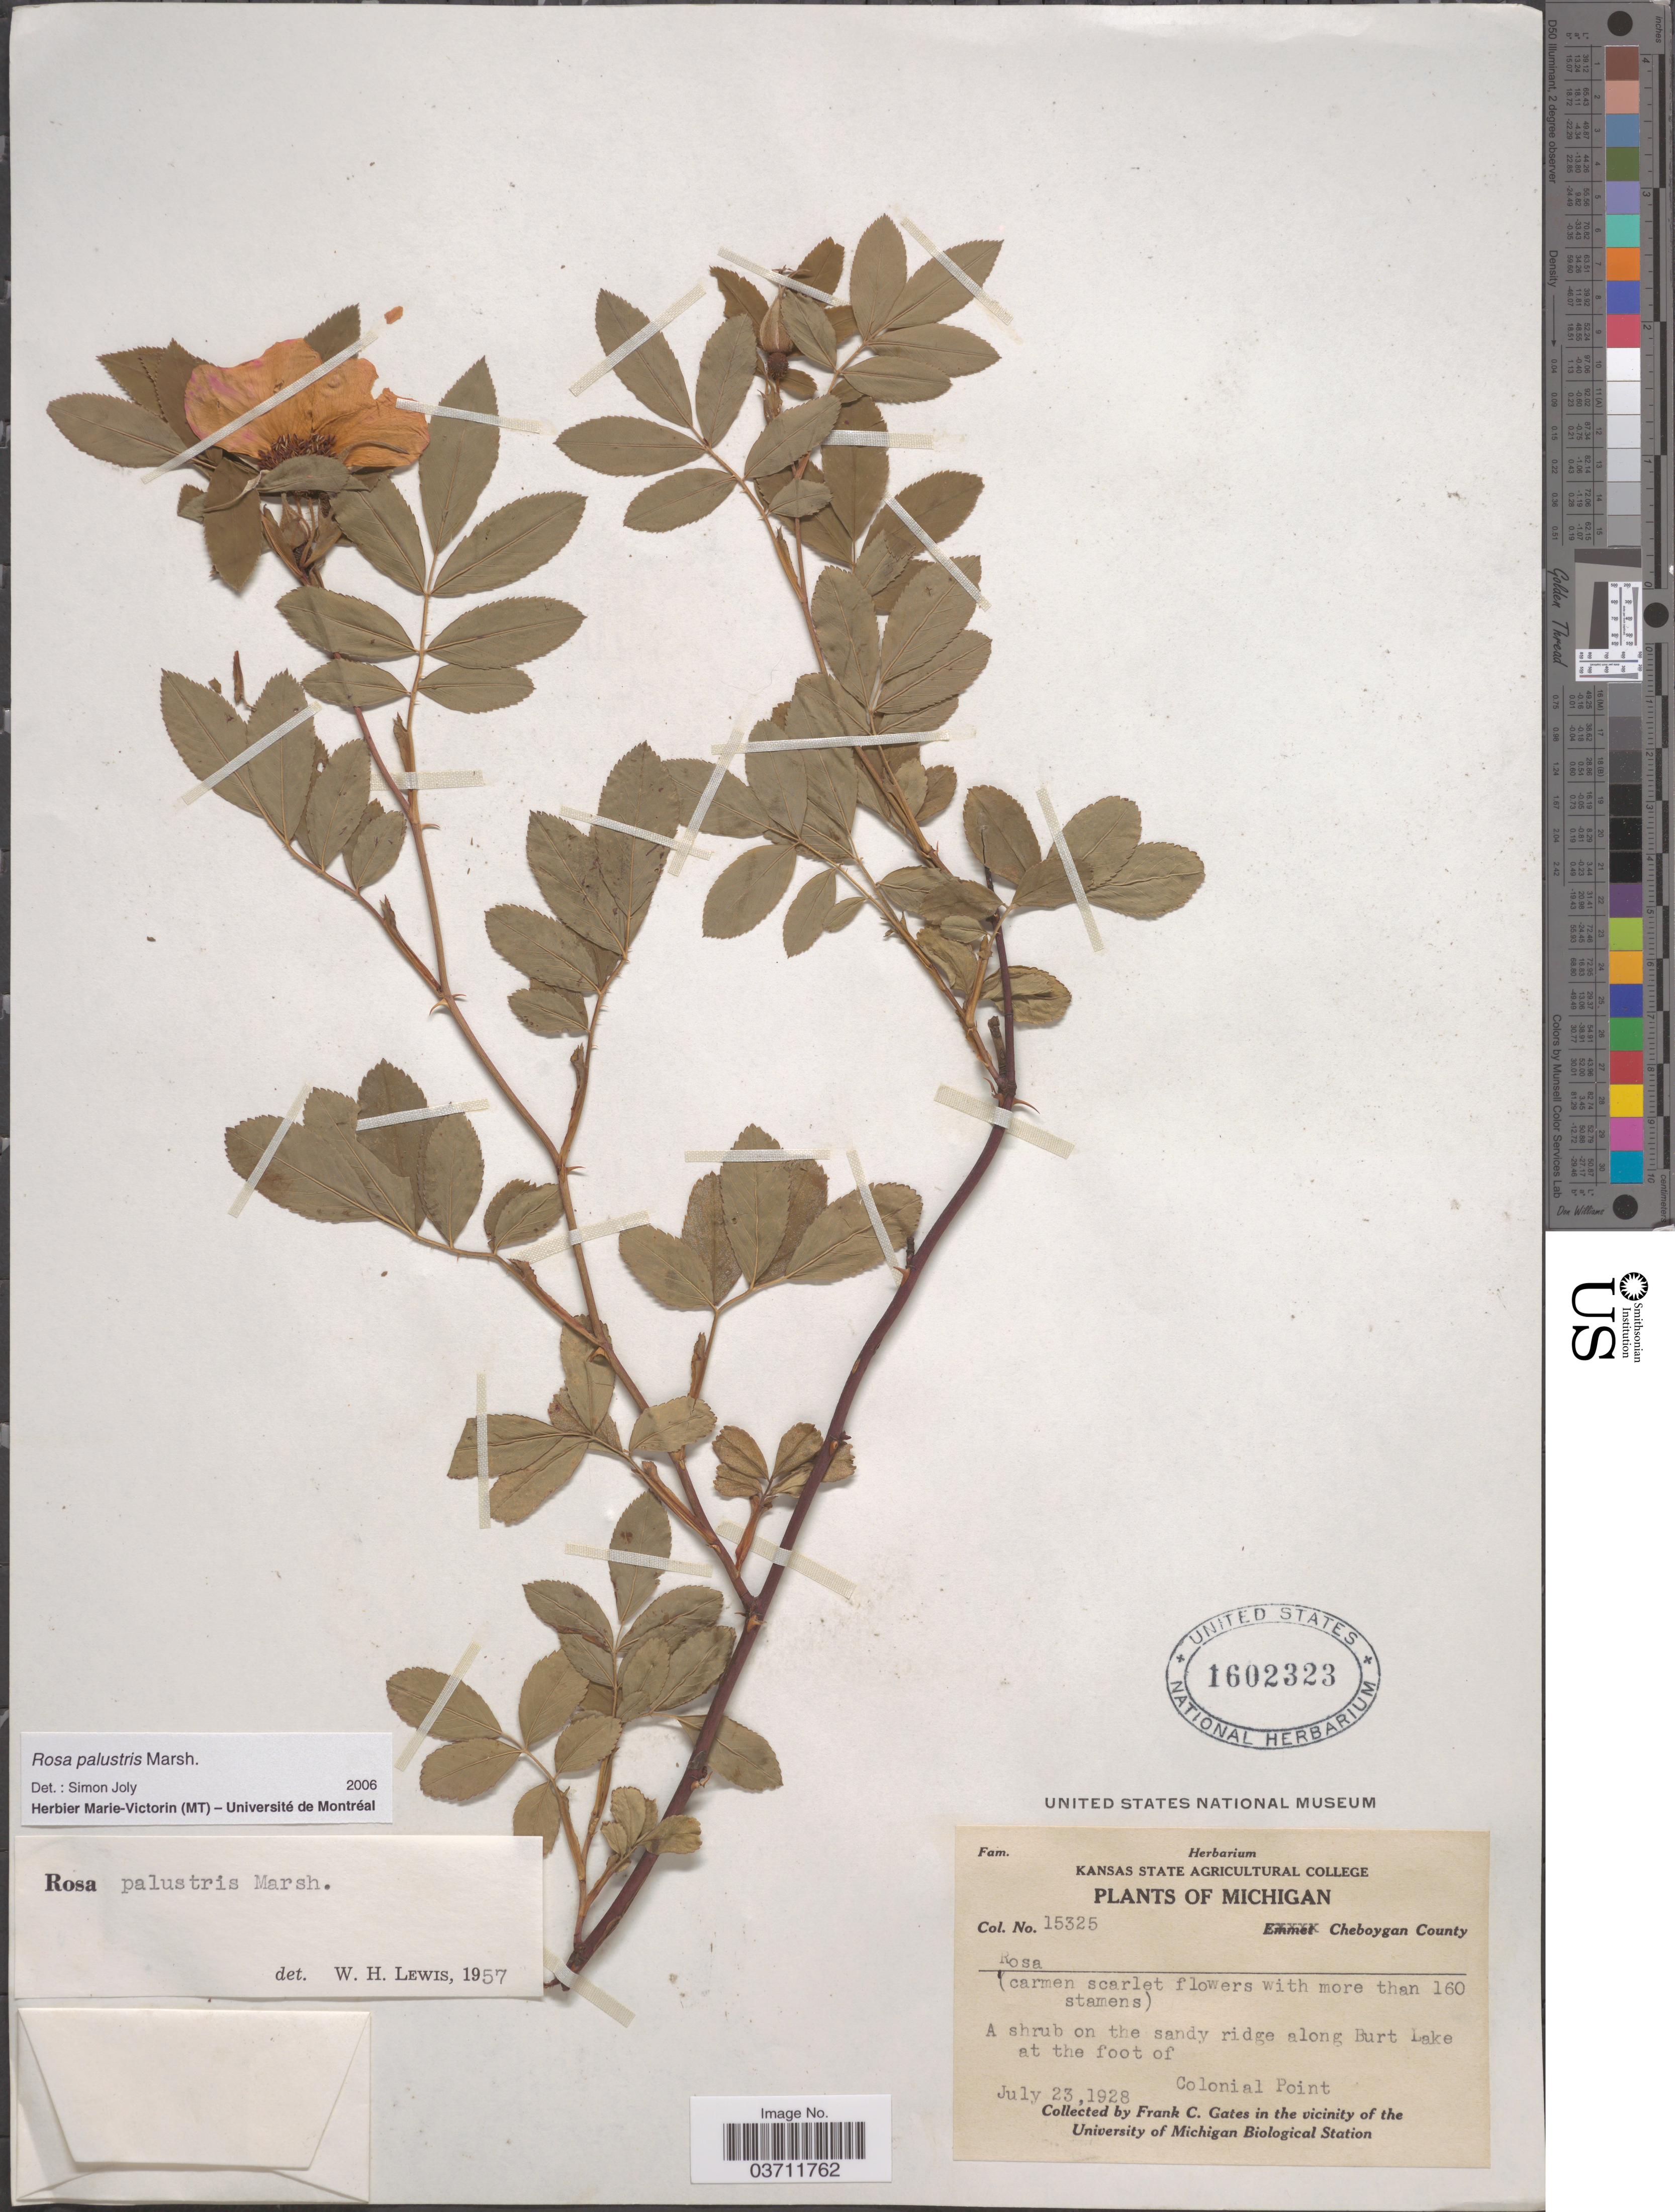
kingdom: Plantae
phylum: Tracheophyta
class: Magnoliopsida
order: Rosales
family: Rosaceae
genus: Rosa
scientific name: Rosa palustris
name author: Marshall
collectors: F. C. Gates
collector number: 15325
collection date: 1928-07-23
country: United States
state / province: Michigan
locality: Cheboygan County. Along Burt Lake at the foot of Colonial Point.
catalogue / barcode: US 1602323